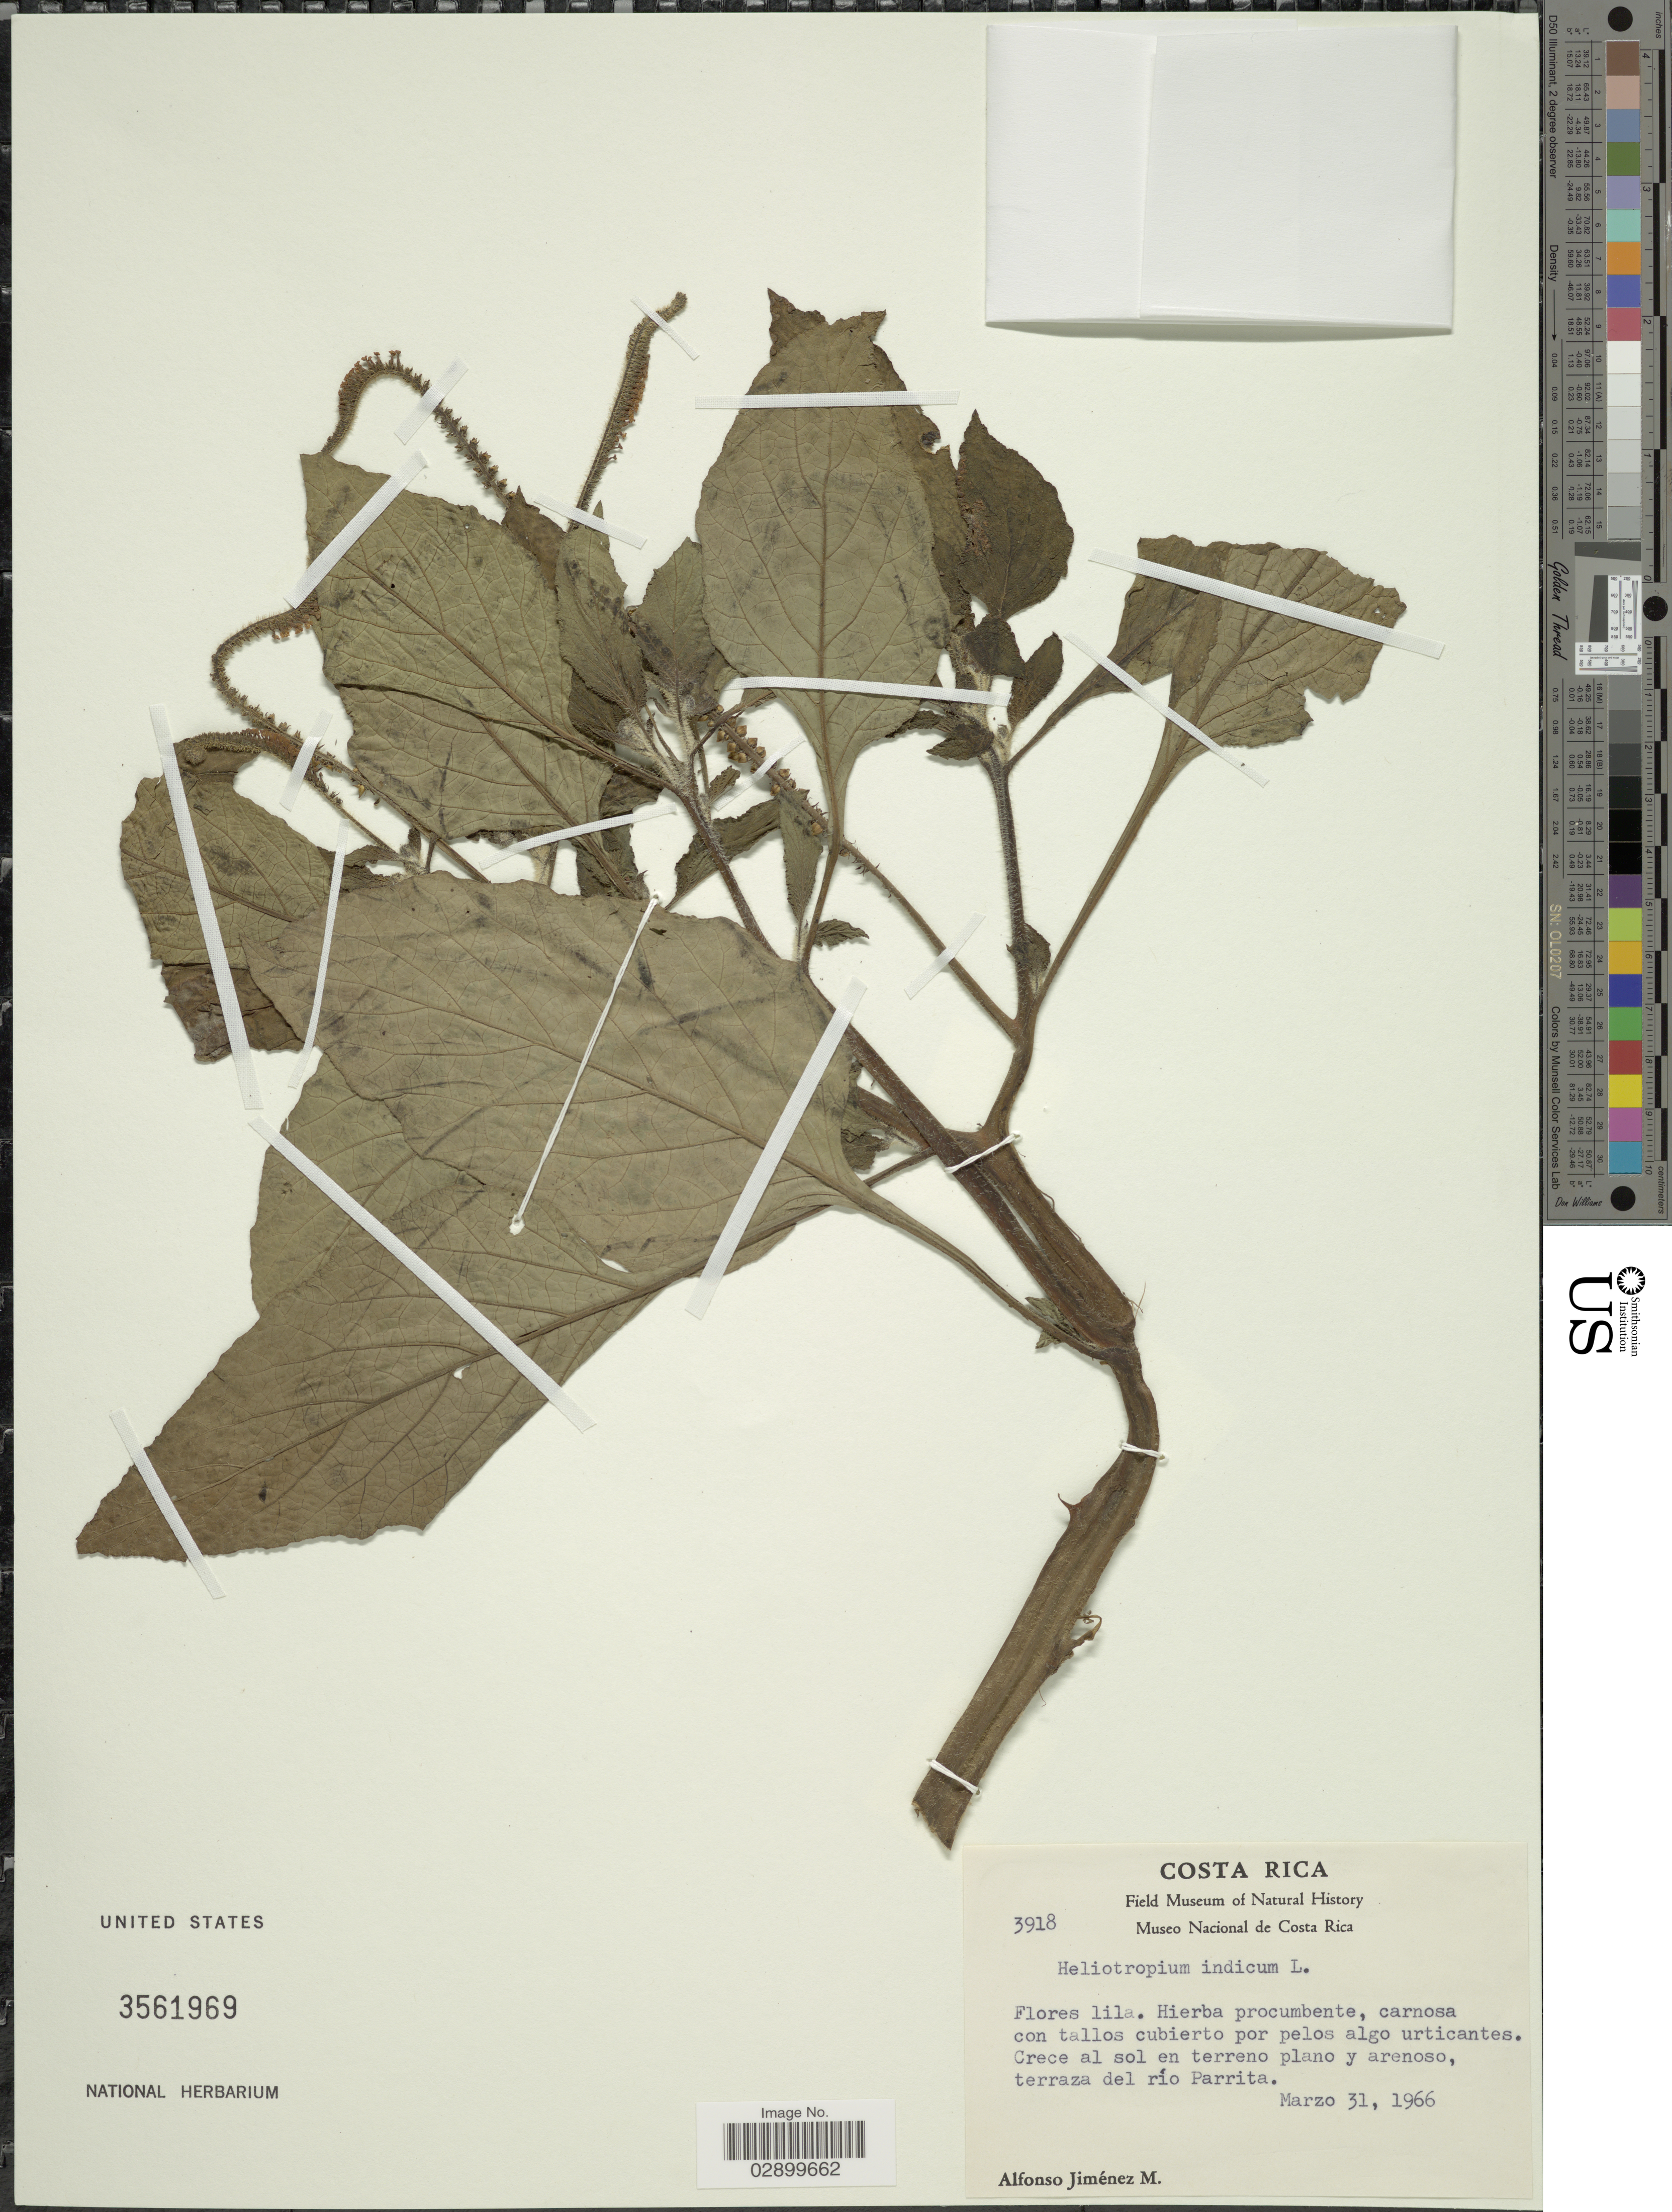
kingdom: Plantae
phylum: Tracheophyta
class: Magnoliopsida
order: Boraginales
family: Heliotropiaceae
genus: Heliotropium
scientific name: Heliotropium indicum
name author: L.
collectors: A. Jimenez M.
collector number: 3918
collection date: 1966-03-31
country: Costa Rica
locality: Crece al sol en terreno plano y arenoso, terraza del río Parrita.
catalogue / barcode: US 3561969